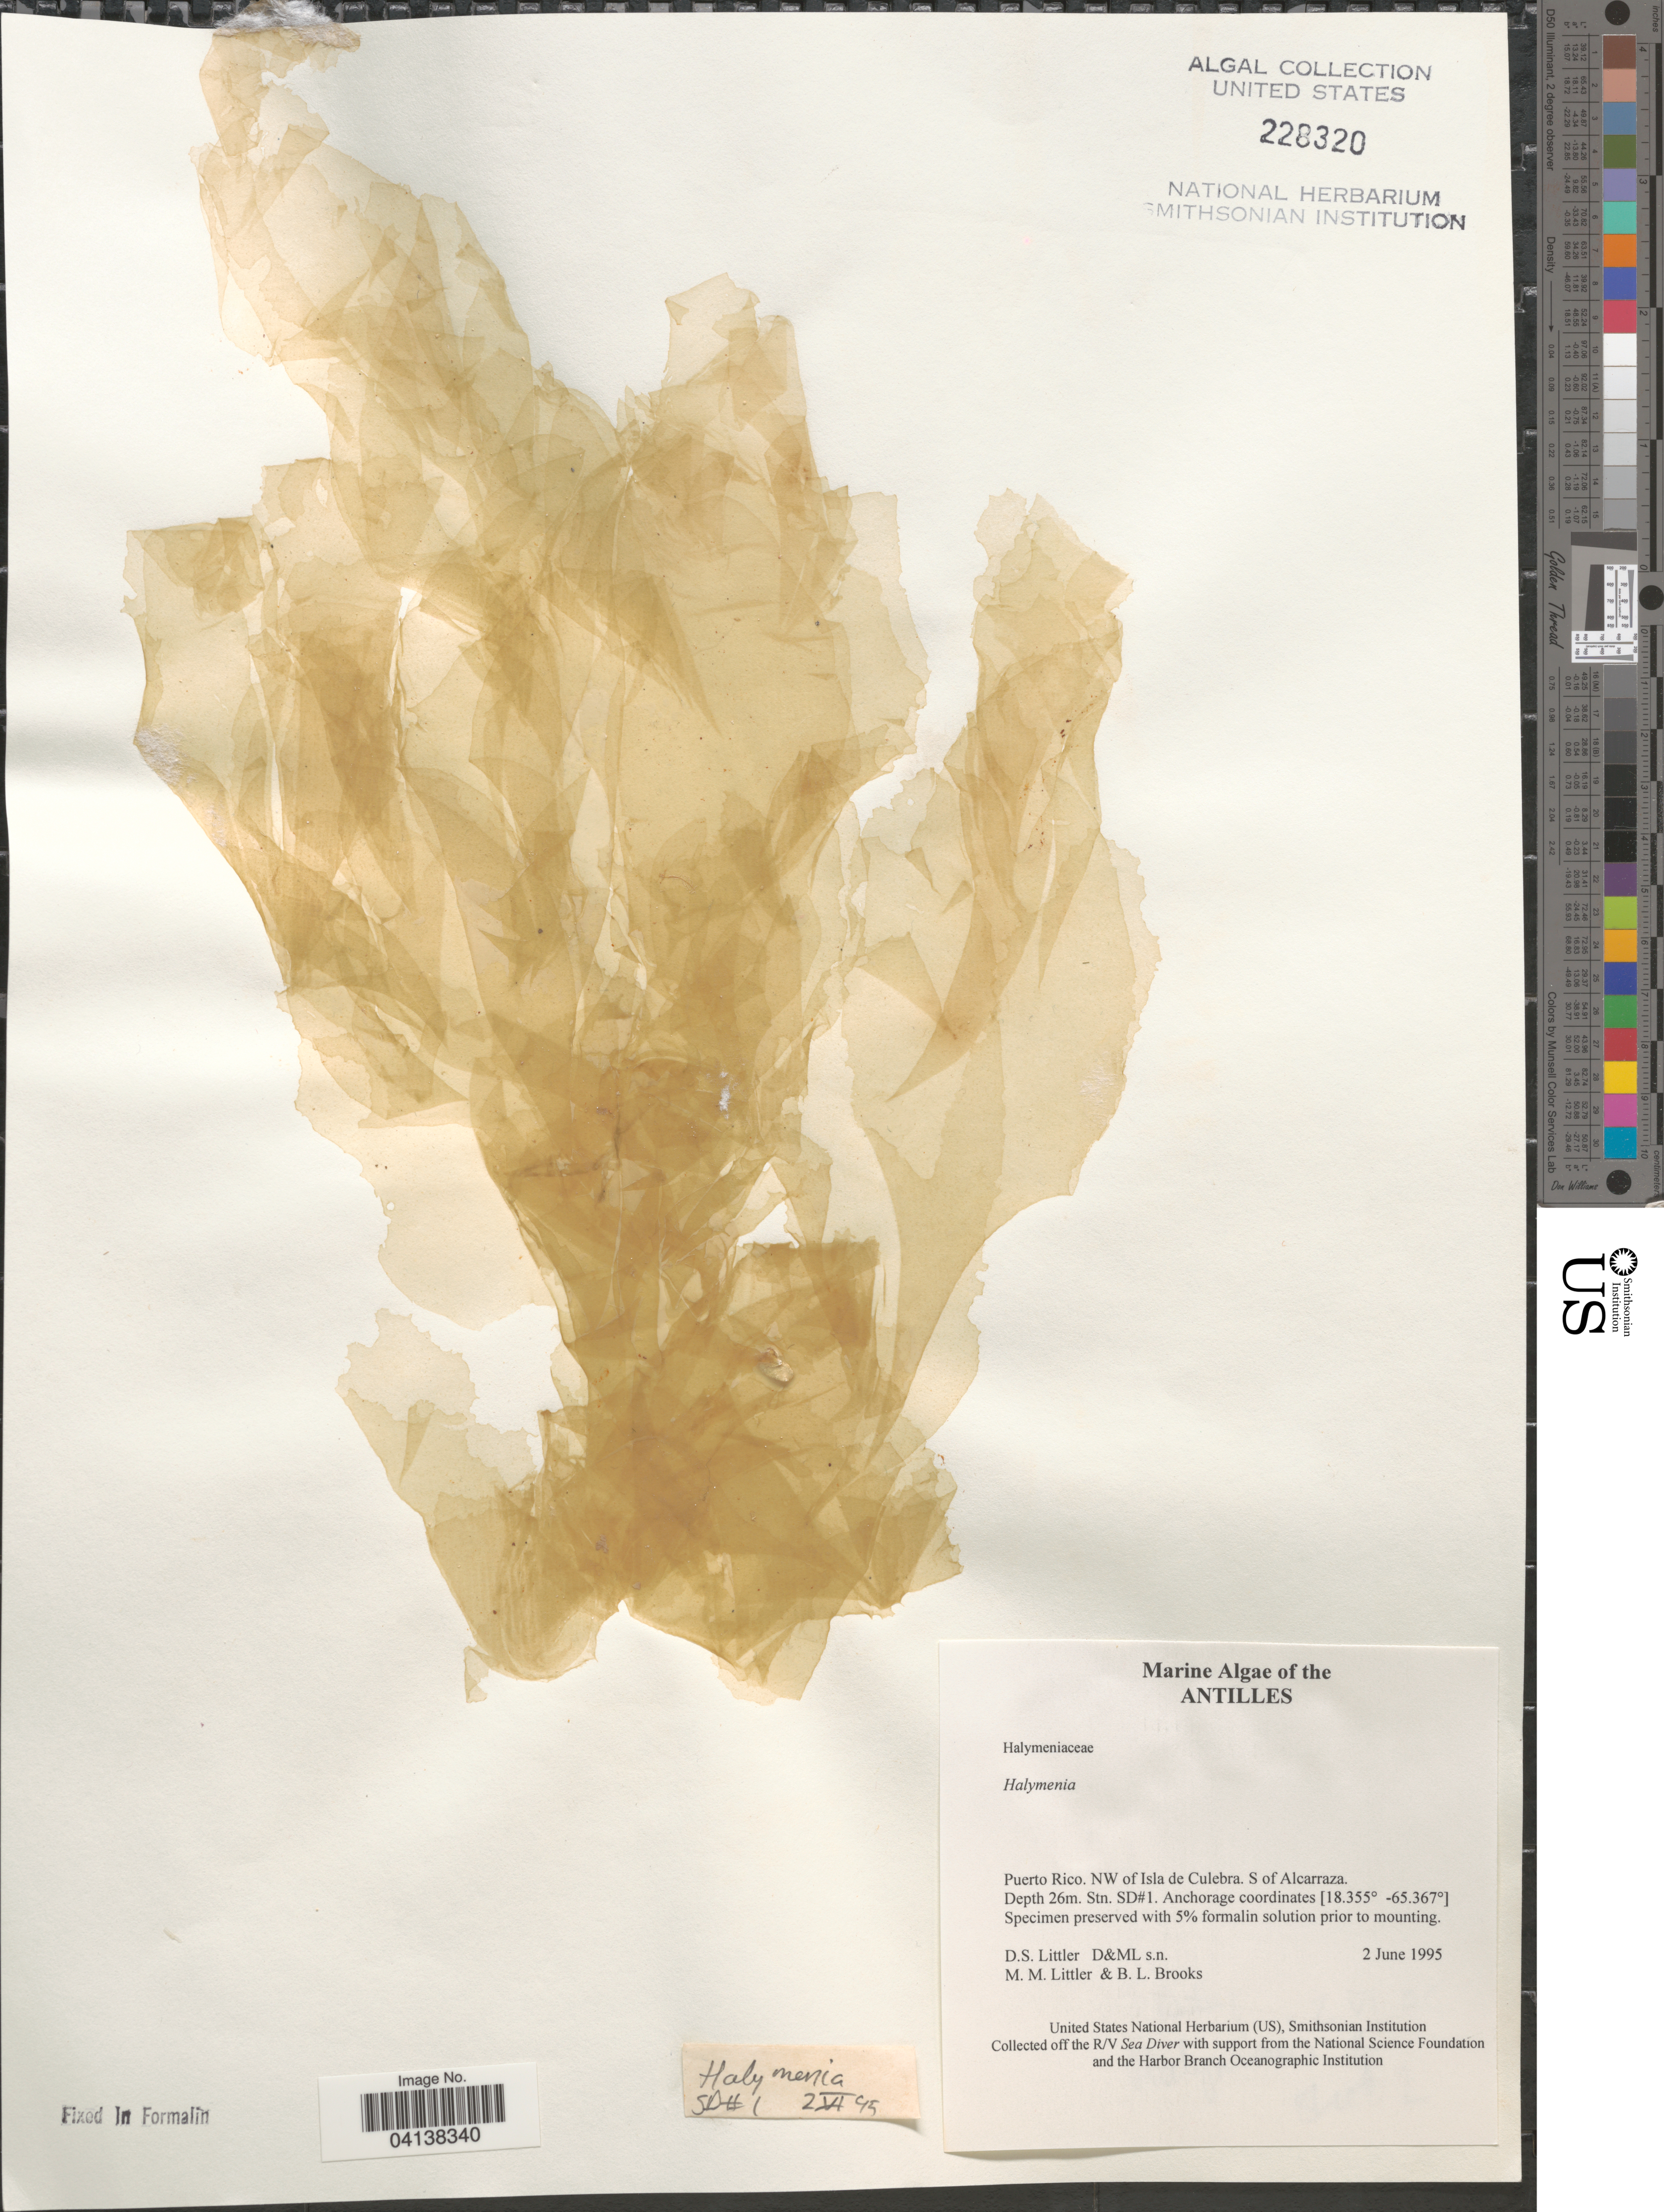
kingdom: Plantae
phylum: Rhodophyta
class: Florideophyceae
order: Halymeniales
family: Halymeniaceae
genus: Halymenia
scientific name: Halymenia sp.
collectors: D. S. Littler & B. Brooks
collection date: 1995-06-02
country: Puerto Rico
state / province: Culebra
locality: Antilles. NW of Isla de Culebra. S of Alcarraza. Stn. SD#1.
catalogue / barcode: US 228320